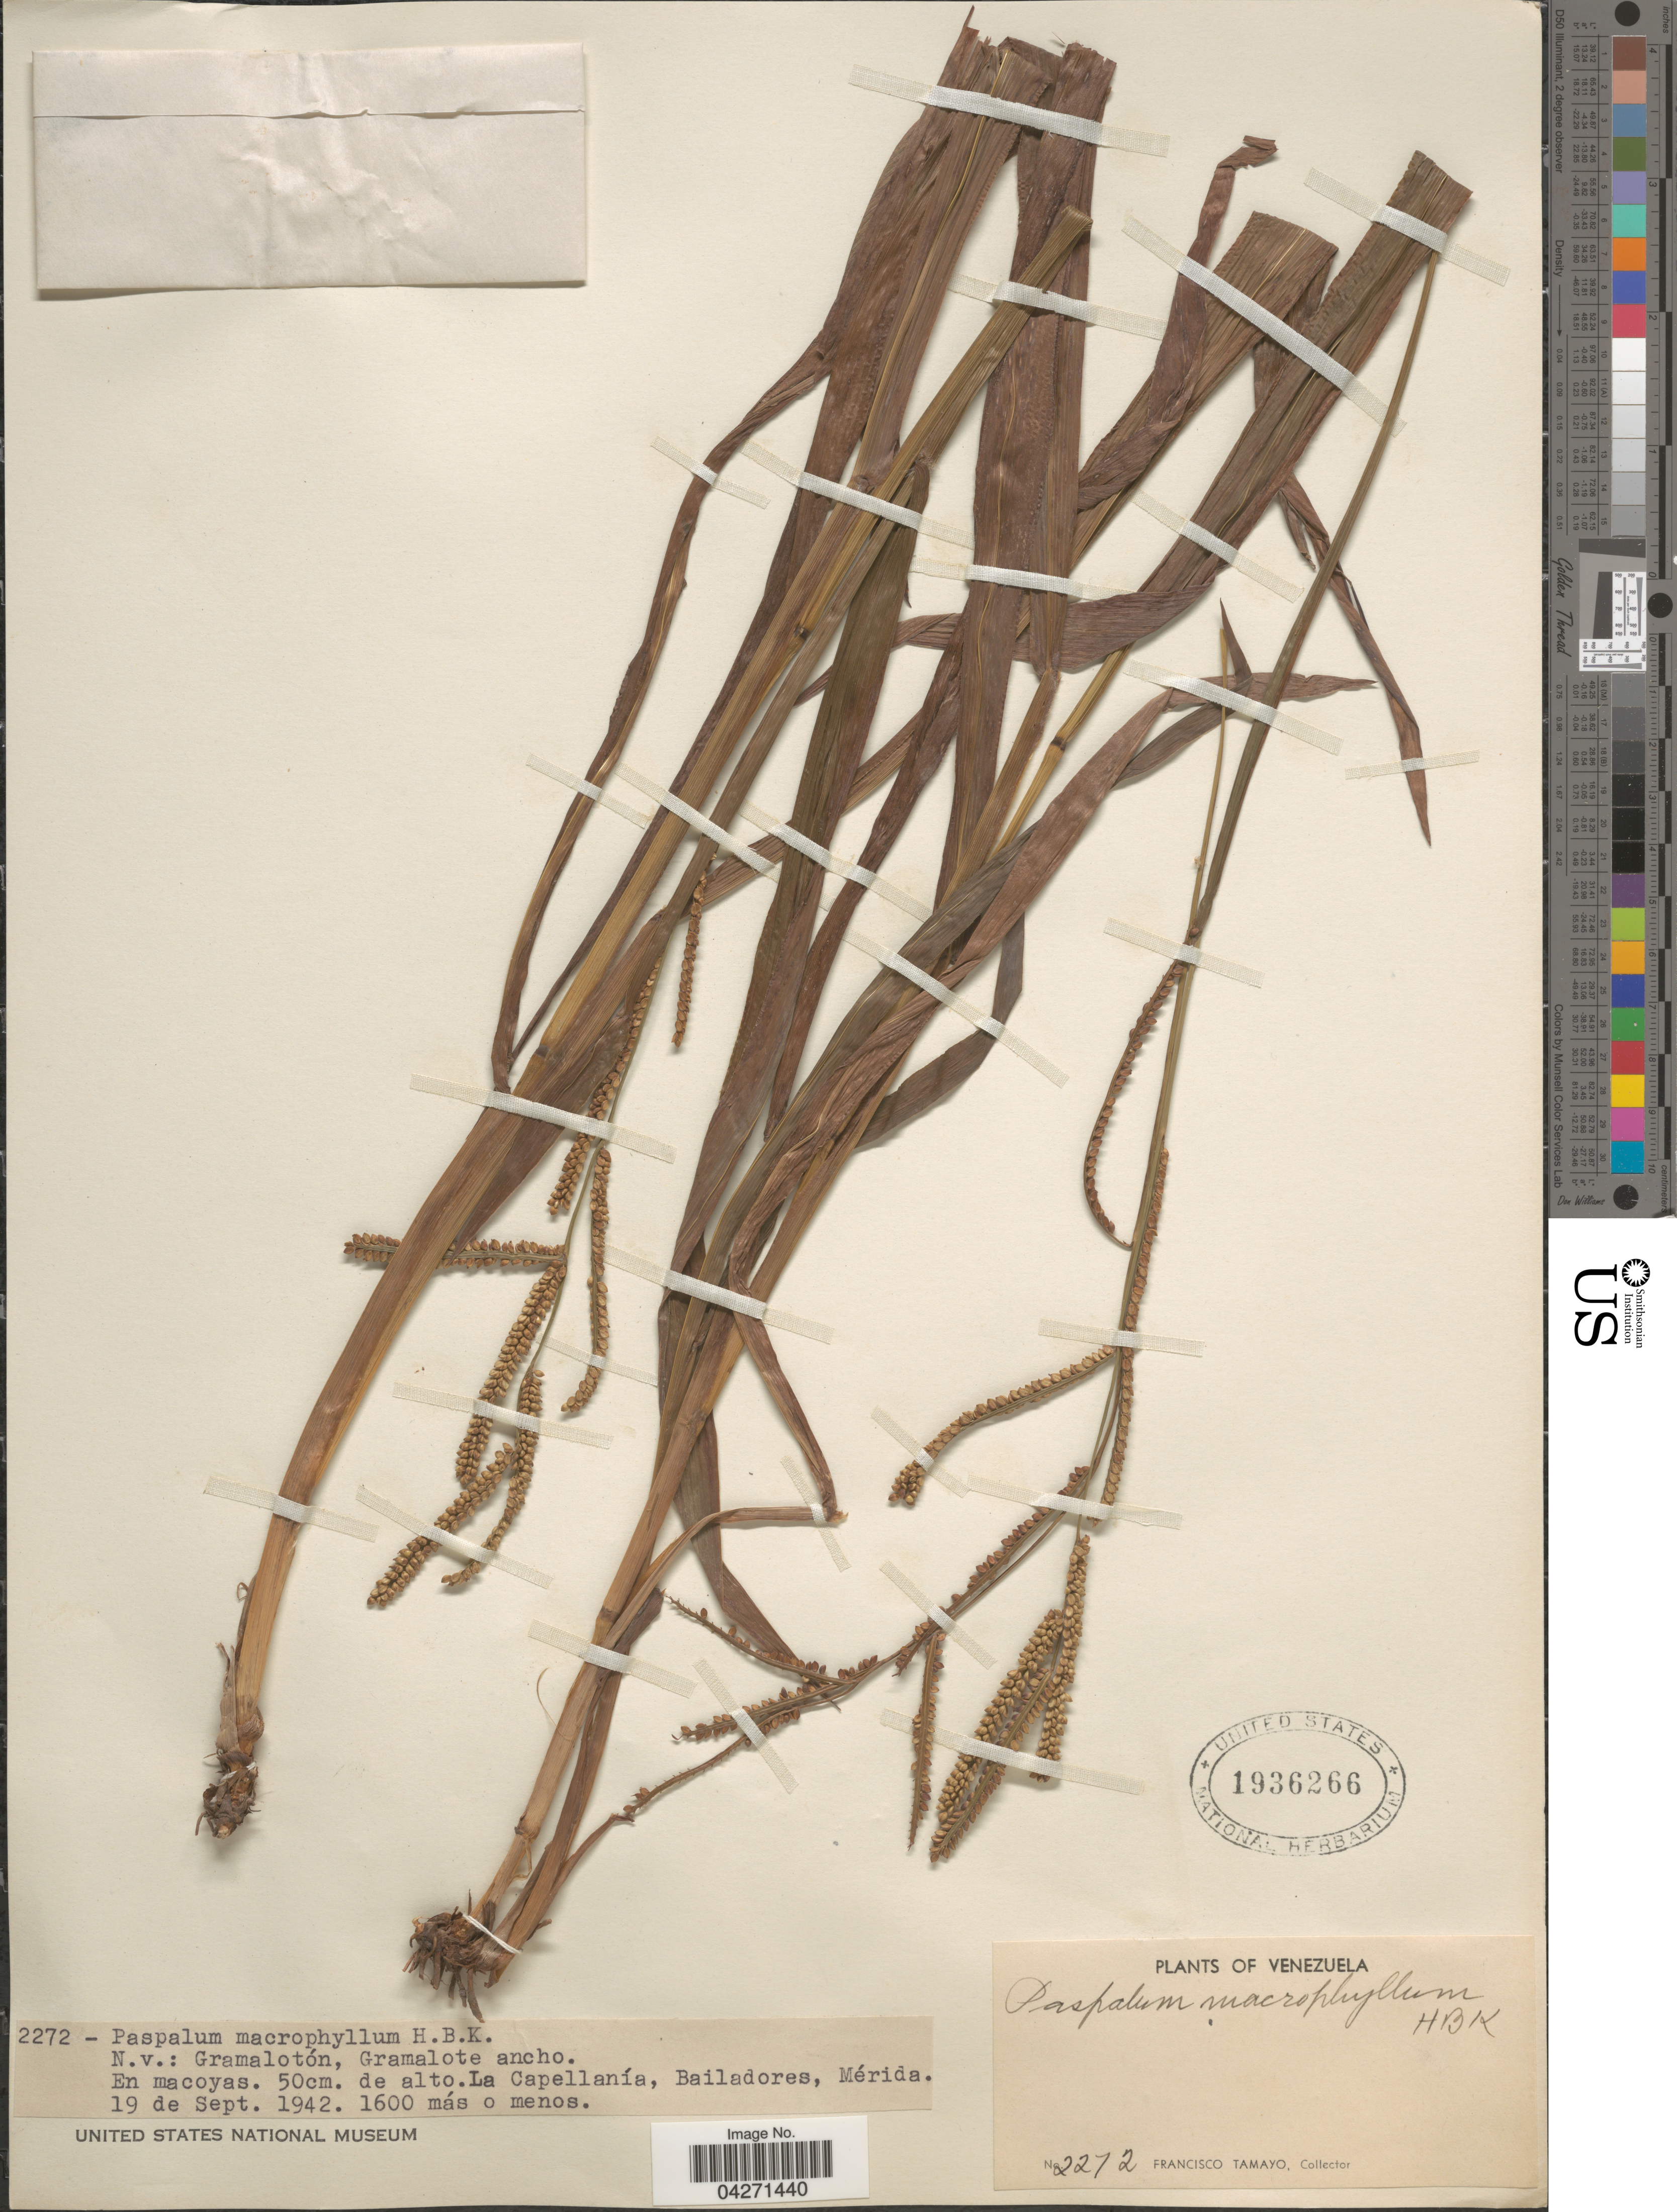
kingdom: Plantae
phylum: Tracheophyta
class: Liliopsida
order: Poales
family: Poaceae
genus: Paspalum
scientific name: Paspalum macrophyllum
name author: Kunth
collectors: F. Tamayo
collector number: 2272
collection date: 1942-09-19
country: Venezuela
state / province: Merida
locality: La Capellanía, Bailadores.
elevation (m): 1600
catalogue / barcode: US 1936266